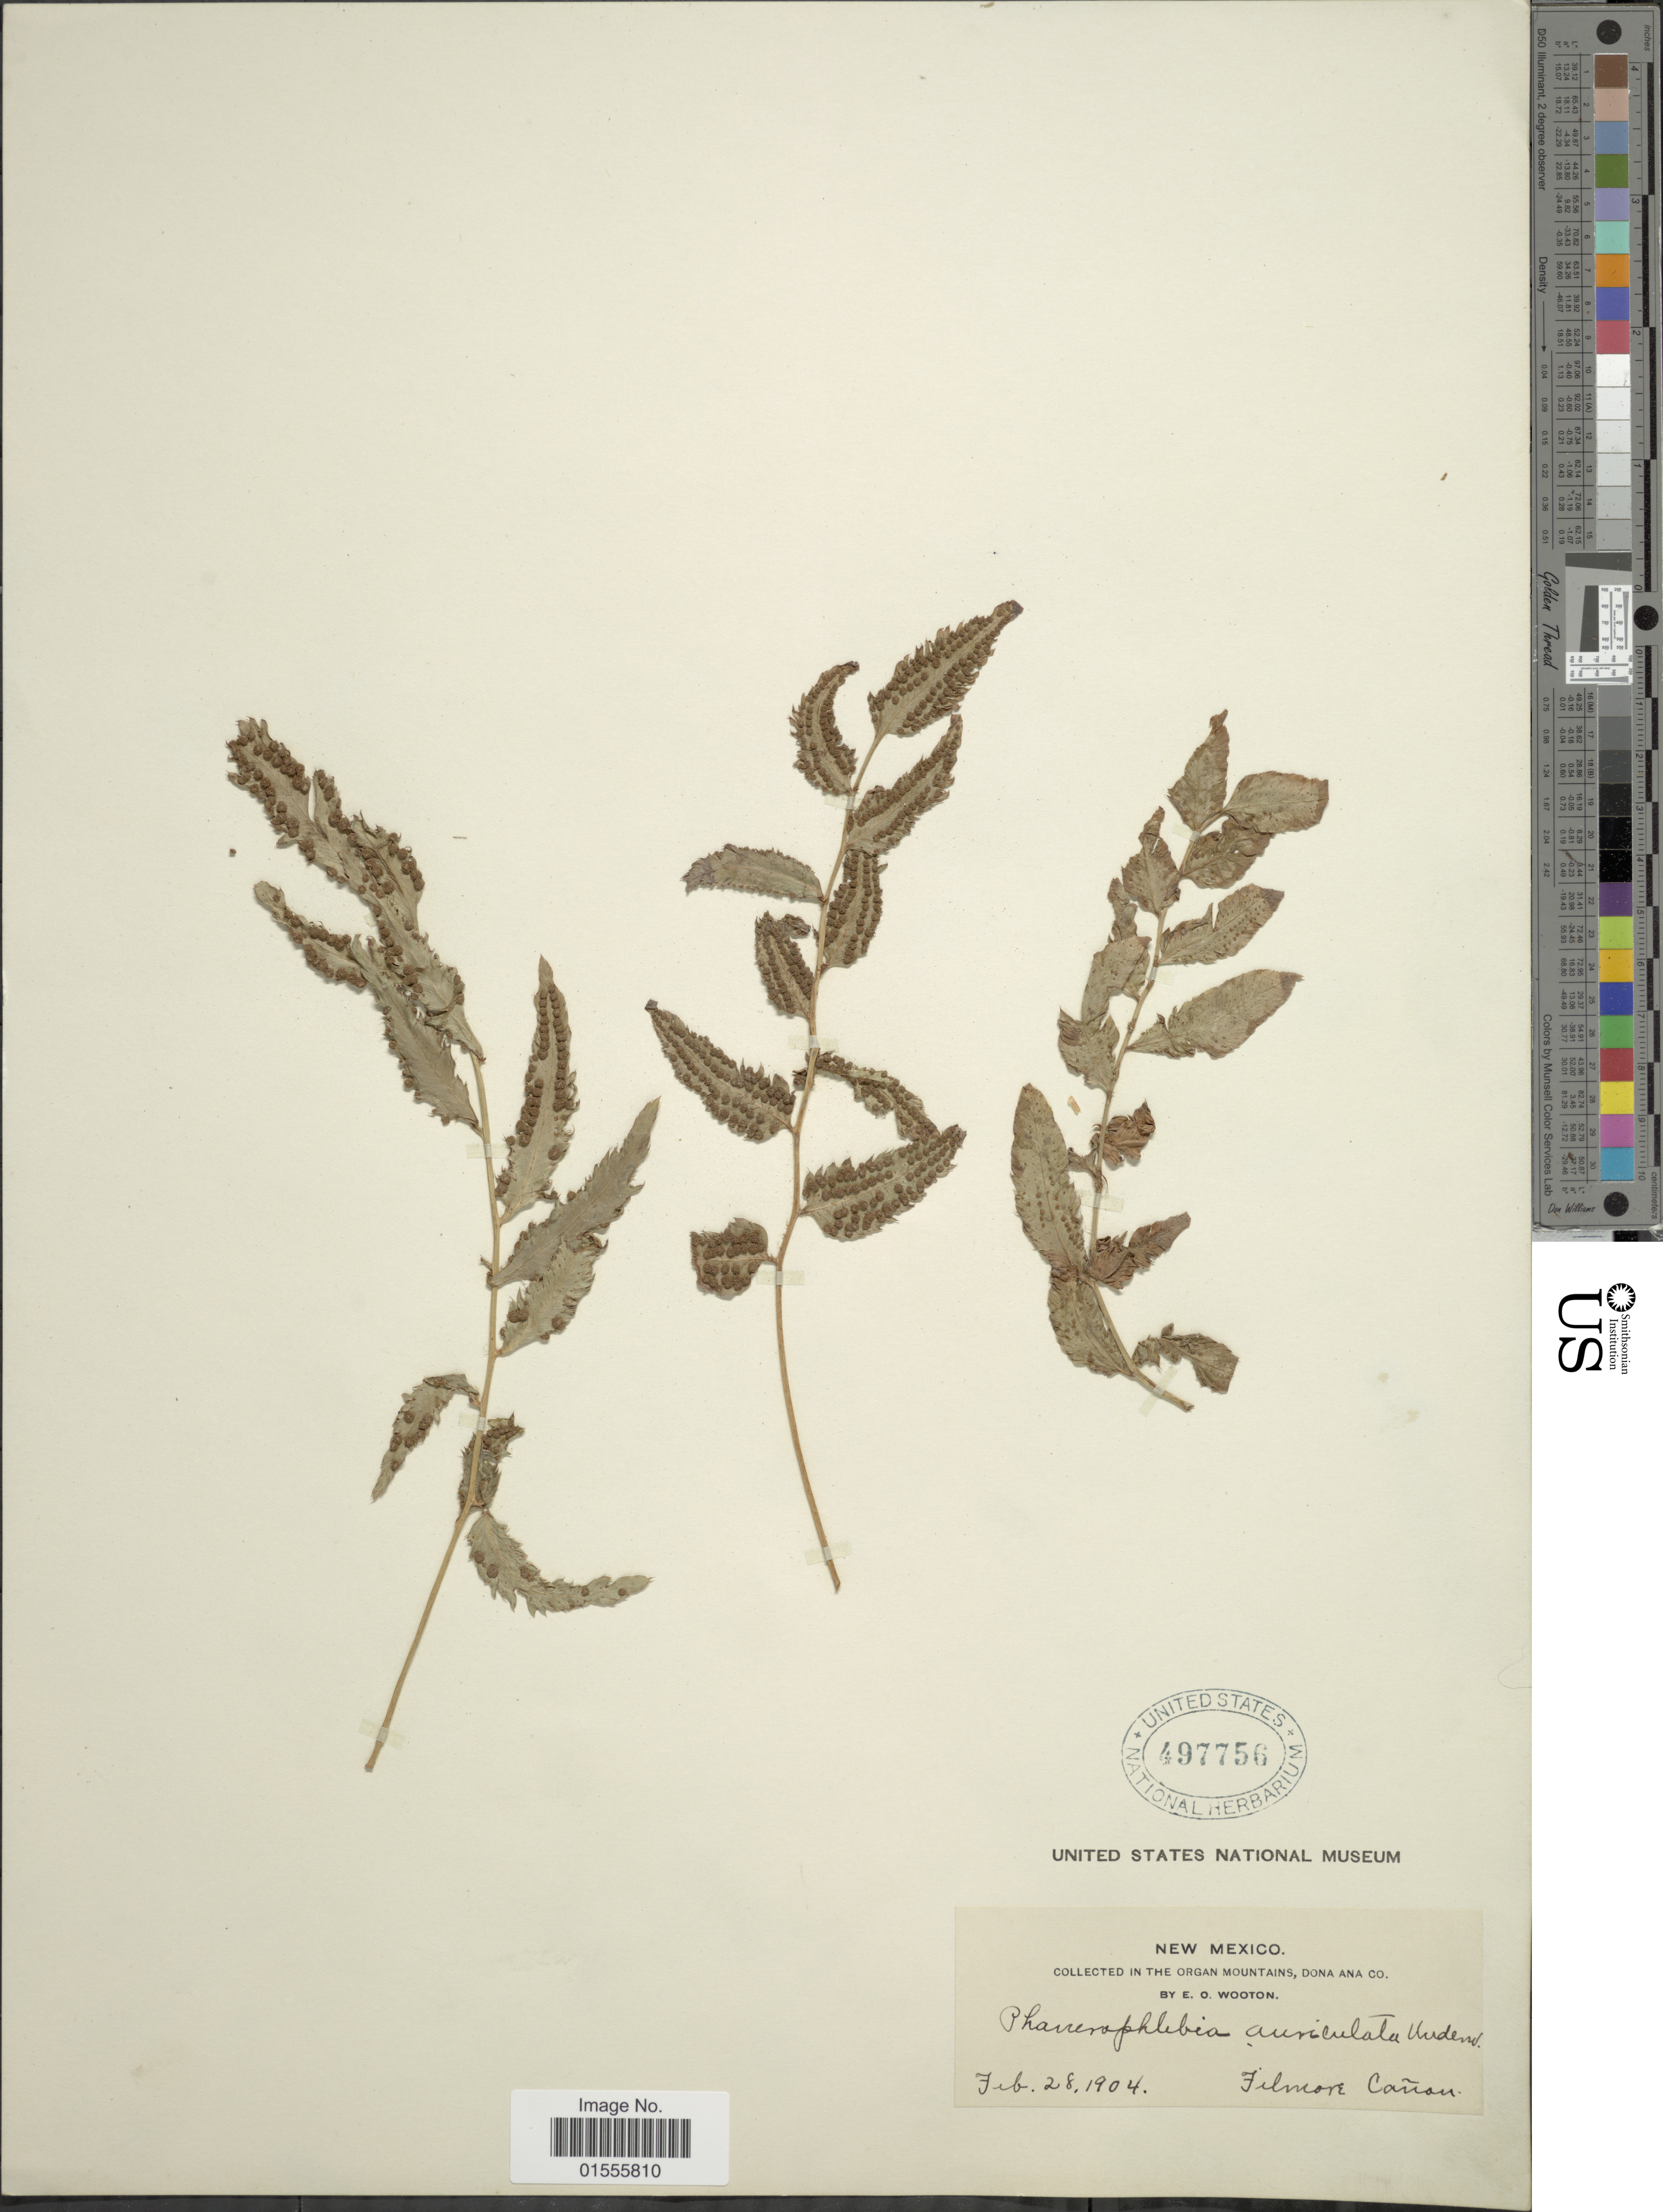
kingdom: Plantae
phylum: Tracheophyta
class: Polypodiopsida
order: Polypodiales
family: Dryopteridaceae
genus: Phanerophlebia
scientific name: Phanerophlebia auriculata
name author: Underw.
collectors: E. O. Wooton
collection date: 1904-02-28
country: United States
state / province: New Mexico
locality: In the Organ Mountains, Dona Ana Co, Filmore Cañon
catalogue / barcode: US 497756